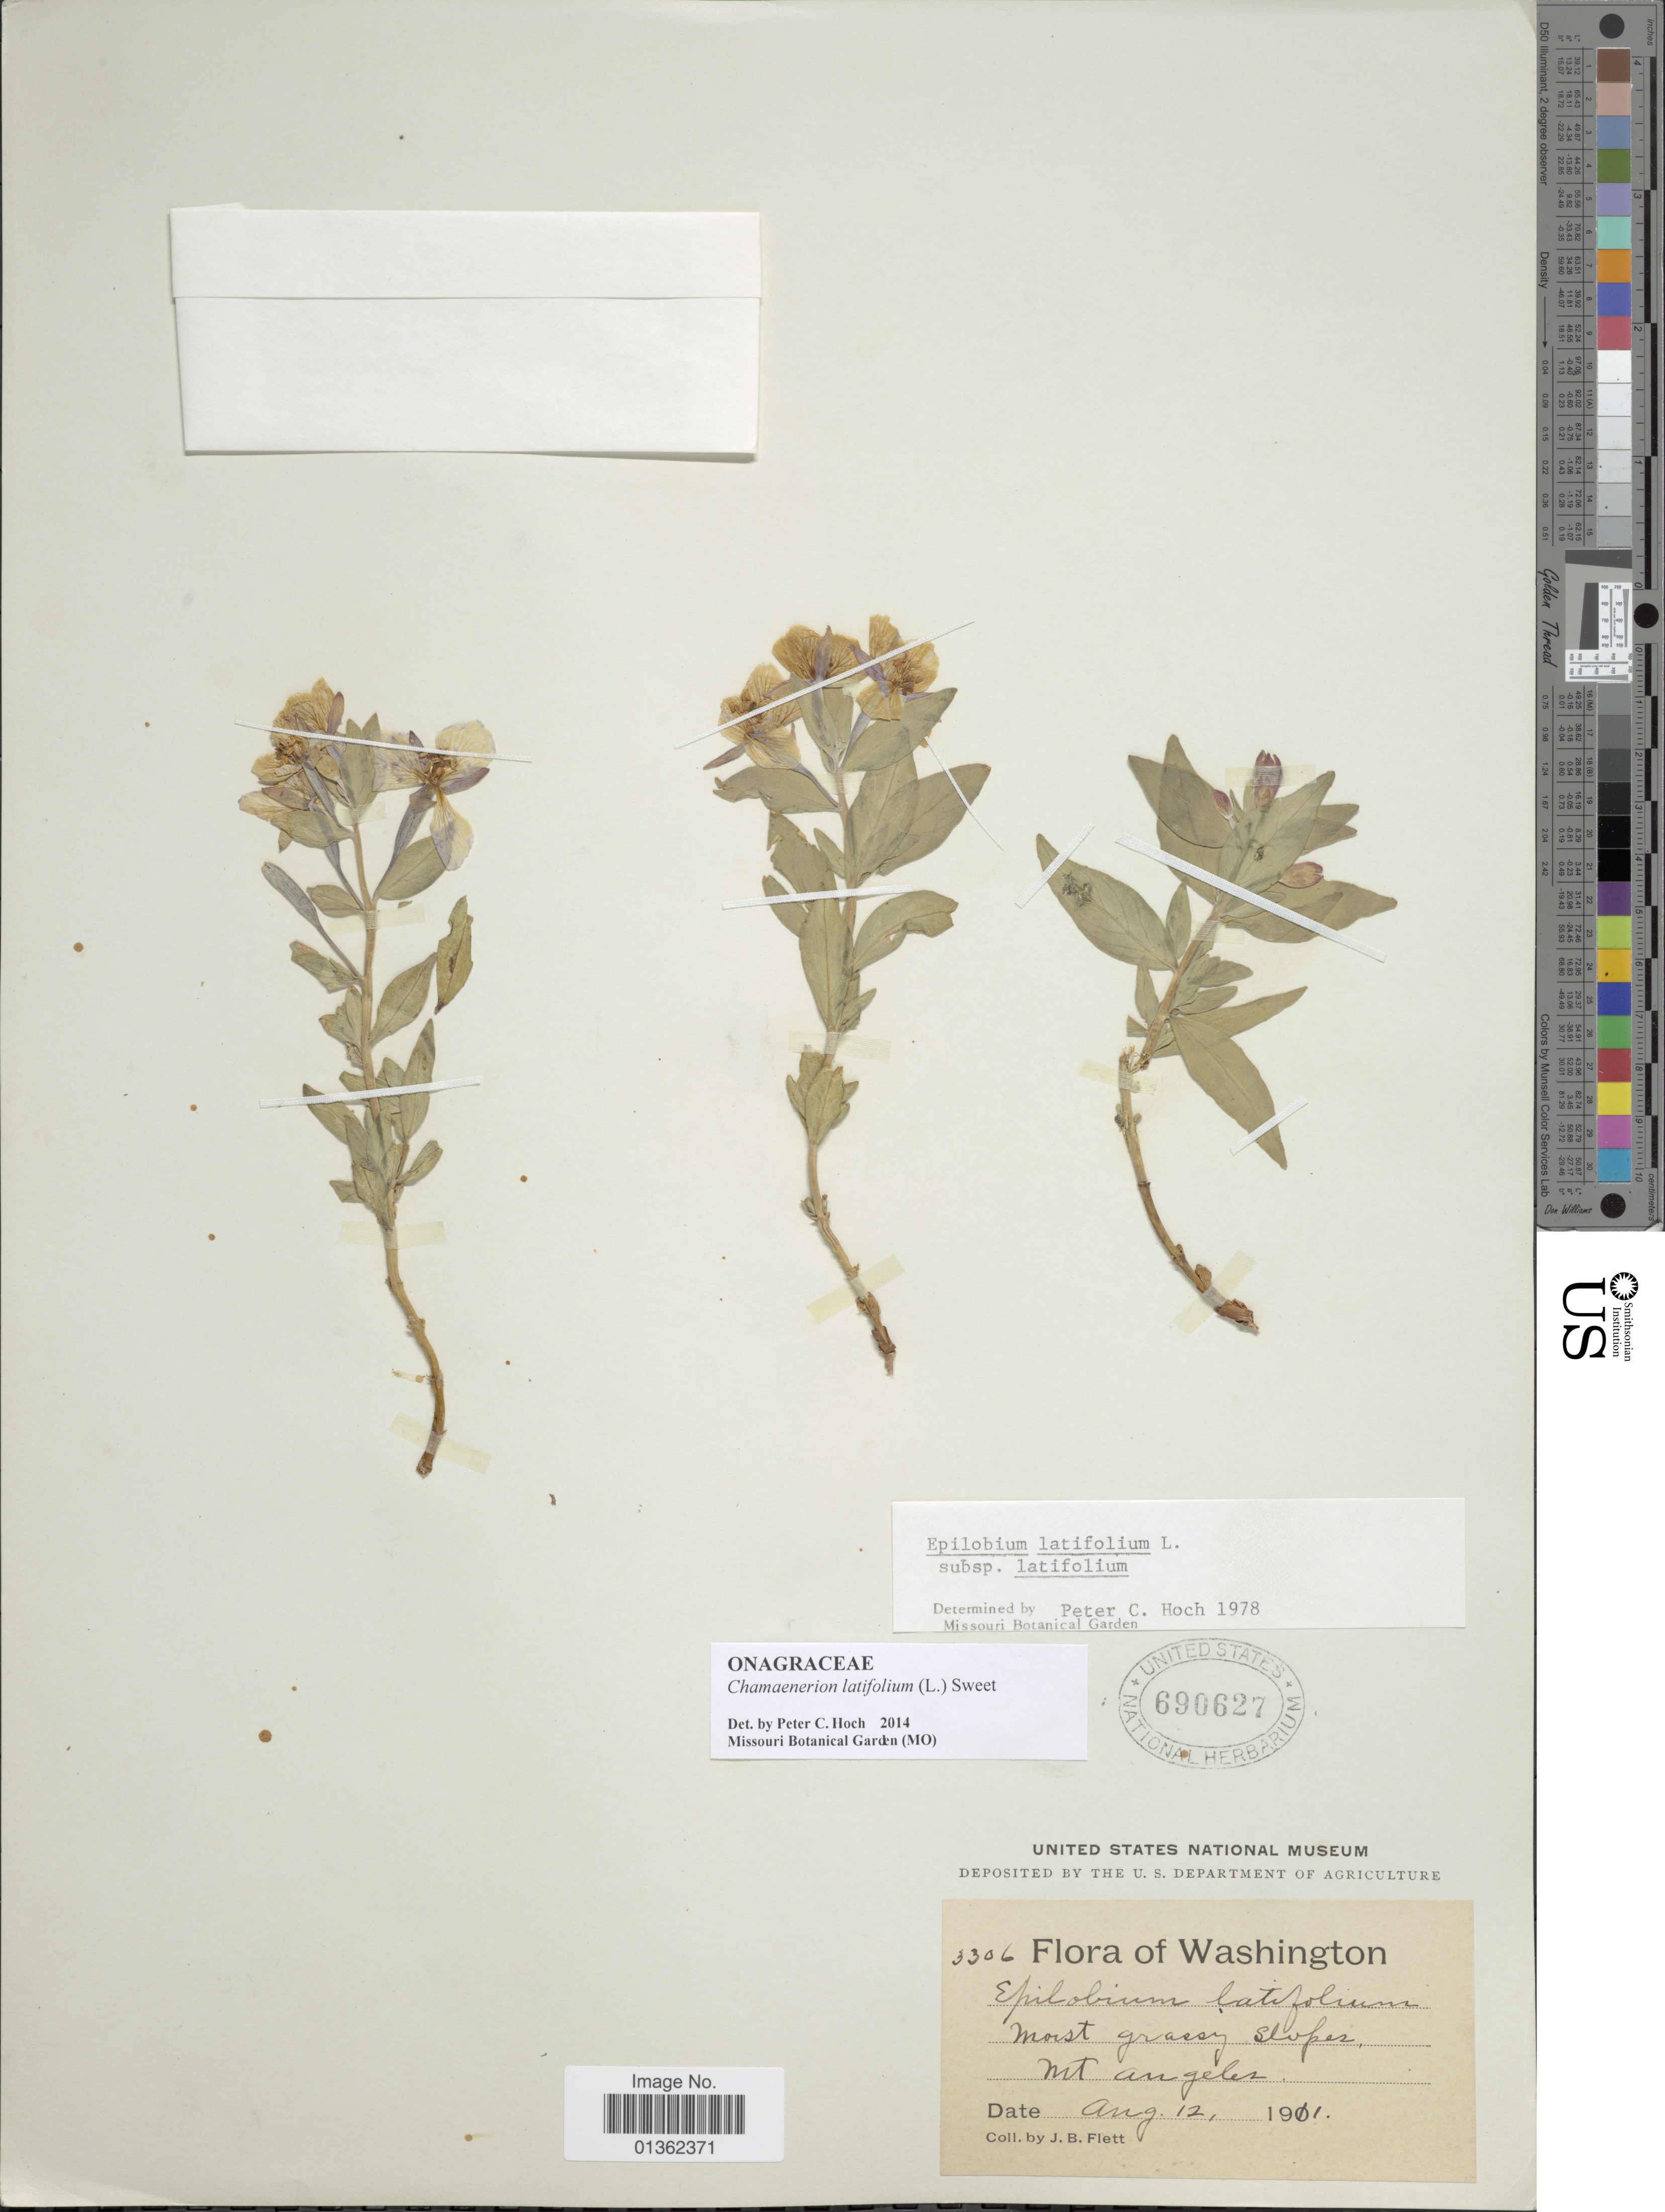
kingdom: Plantae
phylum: Tracheophyta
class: Magnoliopsida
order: Myrtales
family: Onagraceae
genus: Chamaenerion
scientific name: Chamaenerion latifolium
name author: (L.) Th. Fr. & Lange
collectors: J. Flett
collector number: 3306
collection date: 1911-08-12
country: United States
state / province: Washington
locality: Mt. Angeles.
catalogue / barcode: US 690627